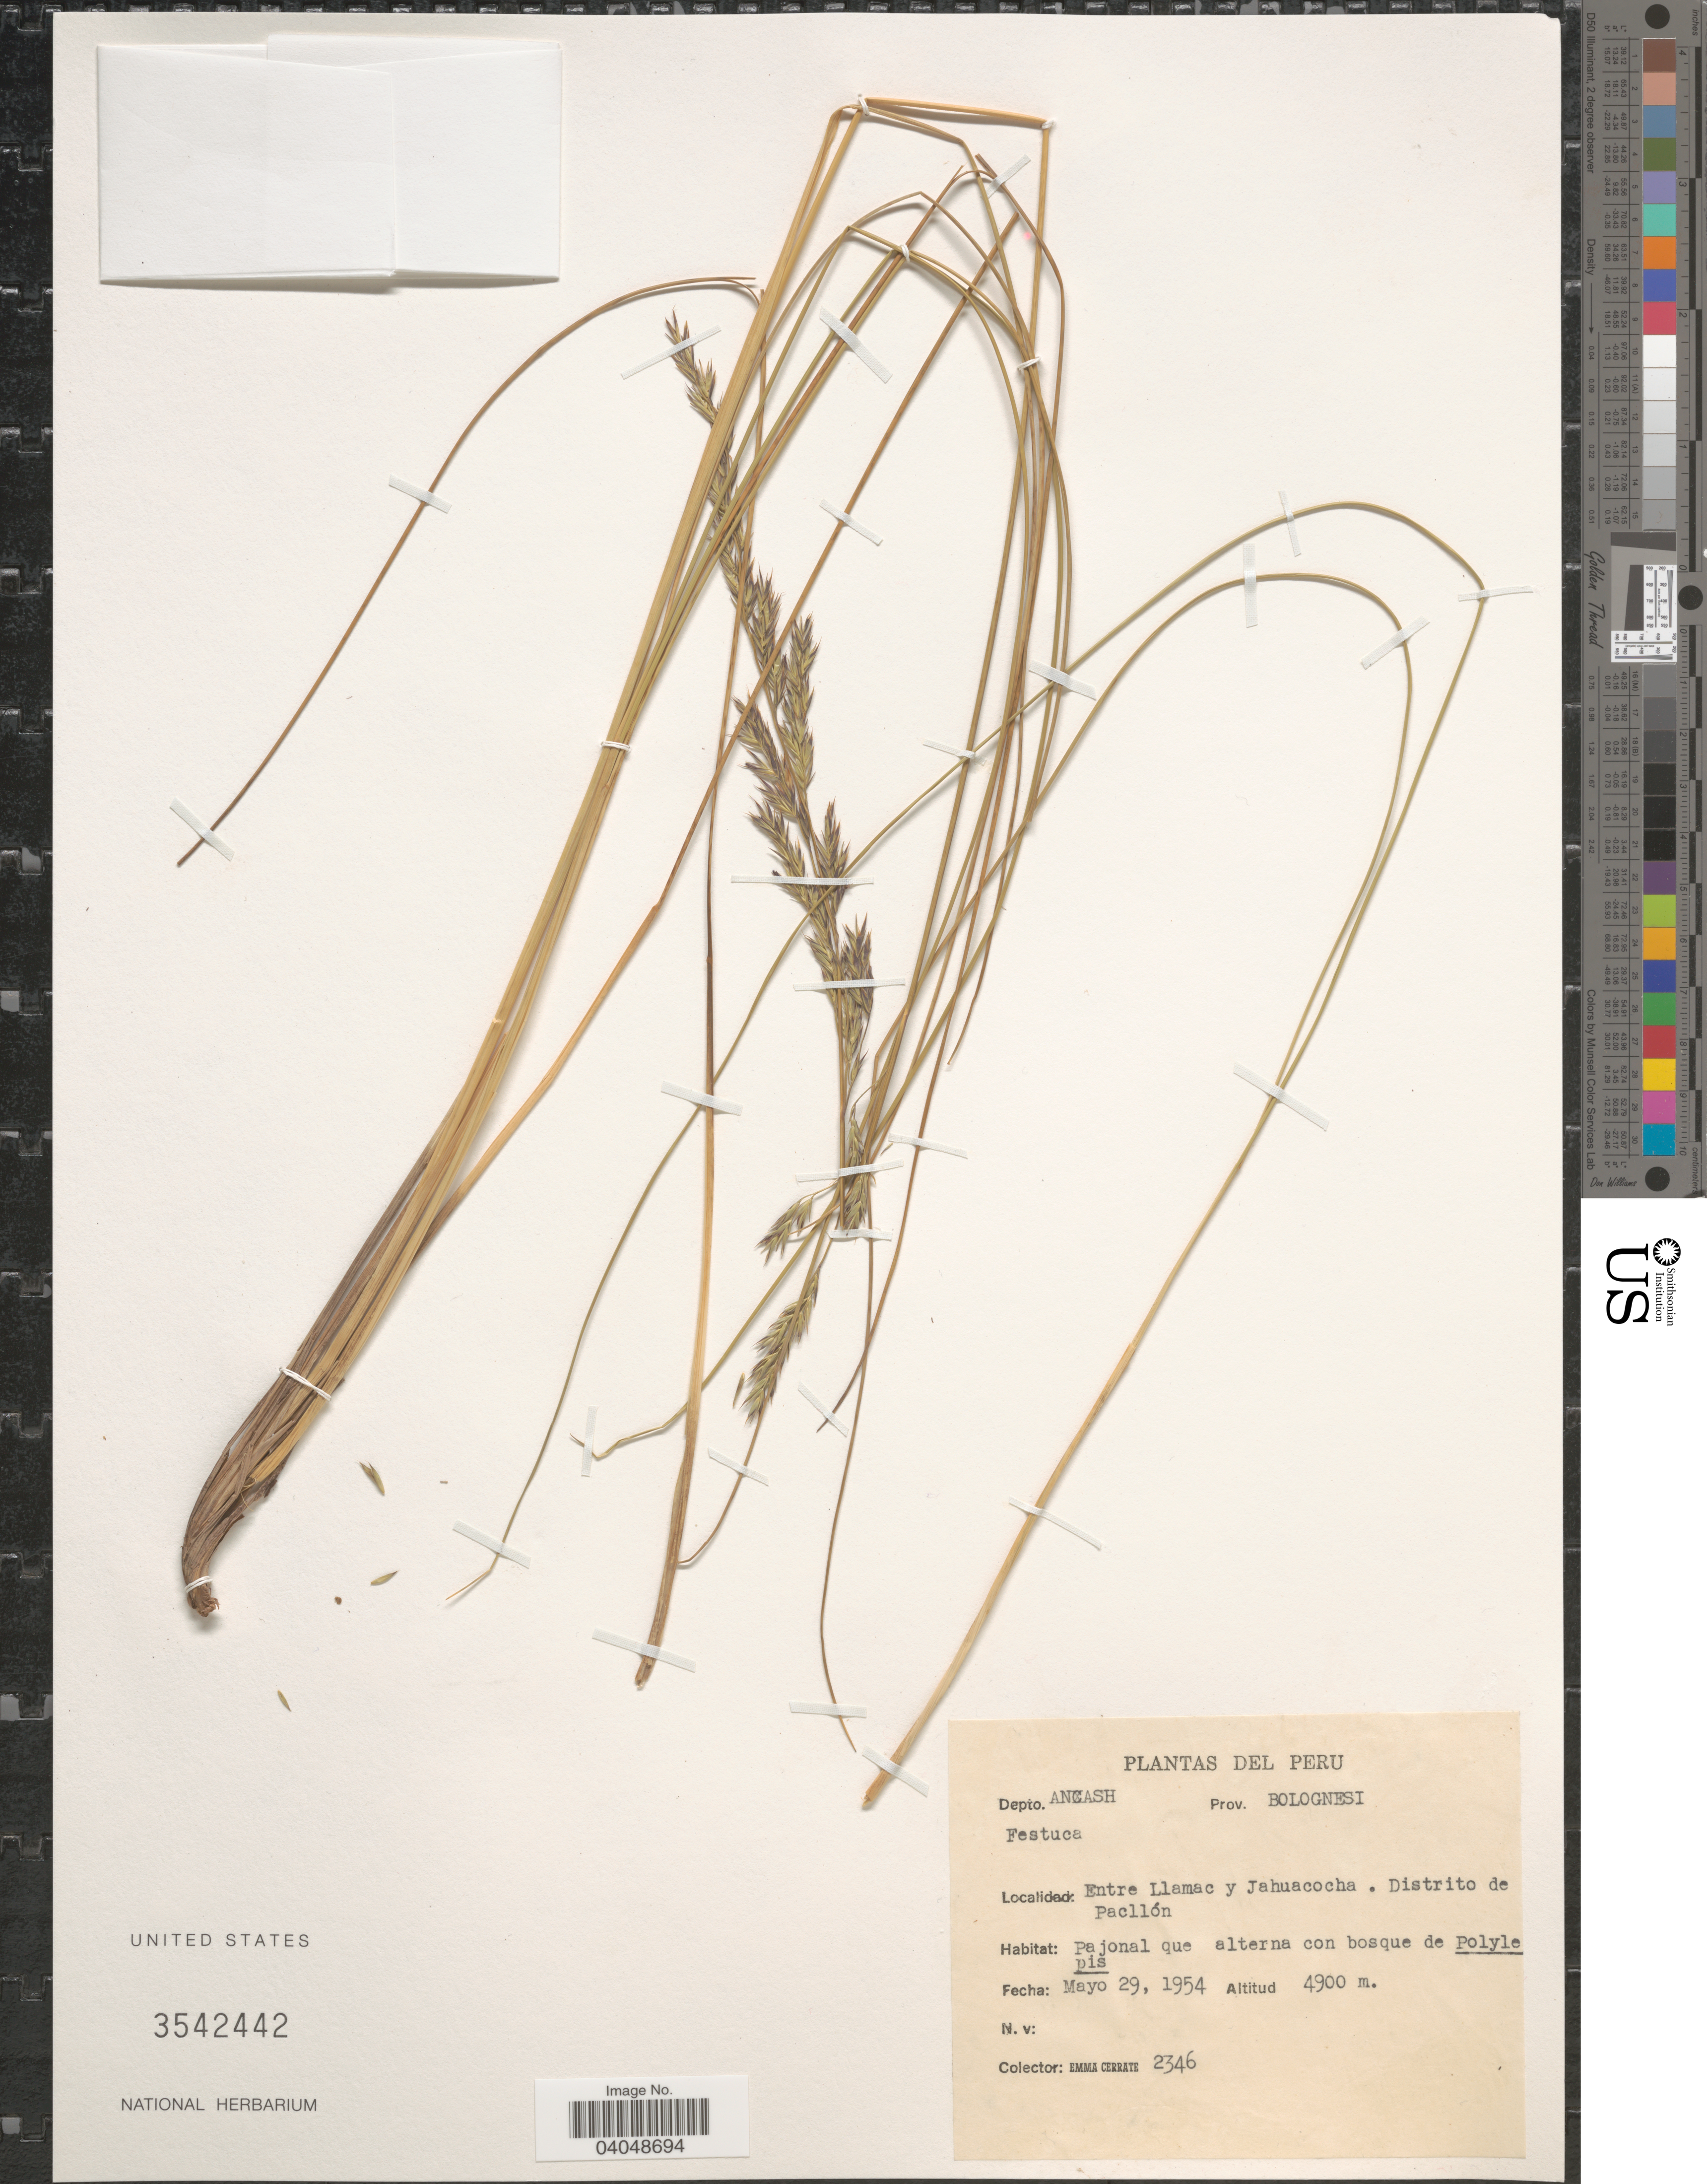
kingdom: Plantae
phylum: Tracheophyta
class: Liliopsida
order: Poales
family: Poaceae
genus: Festuca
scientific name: Festuca sp.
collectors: E. Cerrate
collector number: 2346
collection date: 1954-05-29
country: Peru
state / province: Ancash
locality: Depto. Ancash. Prov. Bolognesi. Entre Llamac y Jahuacocha. Distrito de Pacllón.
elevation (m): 4900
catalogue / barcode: US 3542442